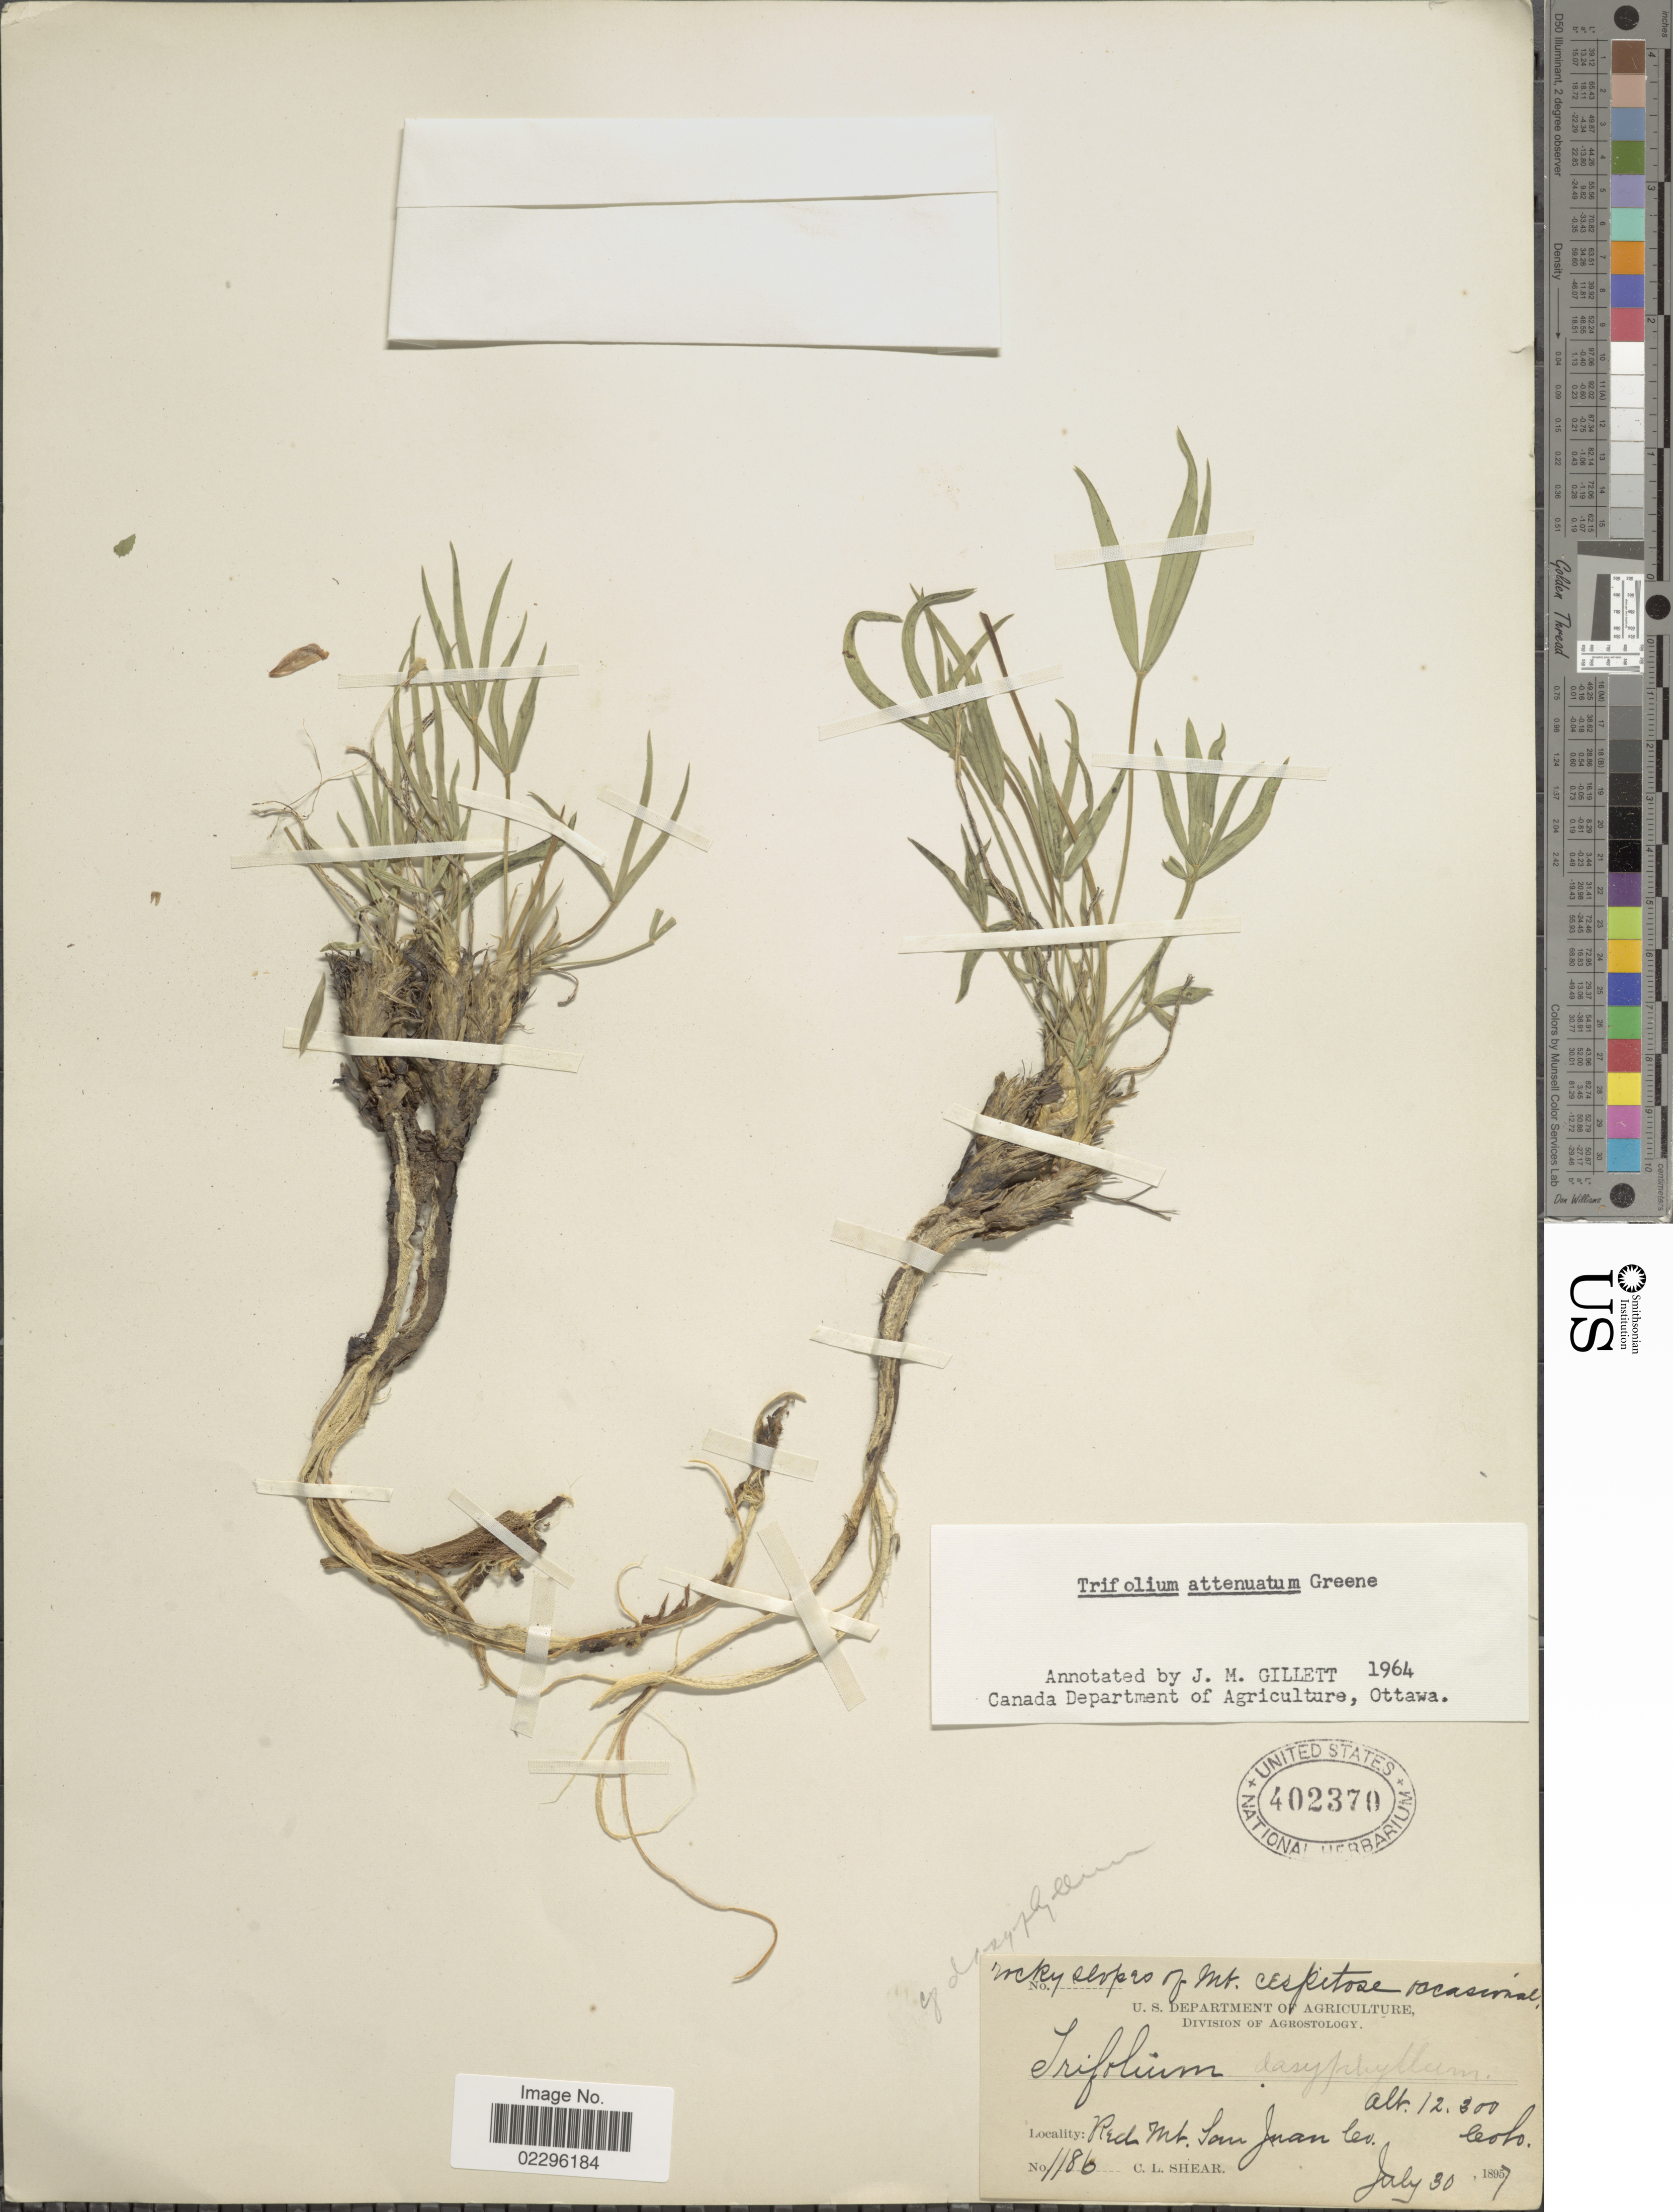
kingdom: Plantae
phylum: Tracheophyta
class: Magnoliopsida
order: Fabales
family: Fabaceae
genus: Trifolium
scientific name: Trifolium dasyphyllum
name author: Torr. & A. Gray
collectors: C. L. Shear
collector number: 1186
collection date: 1897-07-30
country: United States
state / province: Colorado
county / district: San Juan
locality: Rocky slopes of Mt. Red Mt. San Juan Co.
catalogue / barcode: US 402370